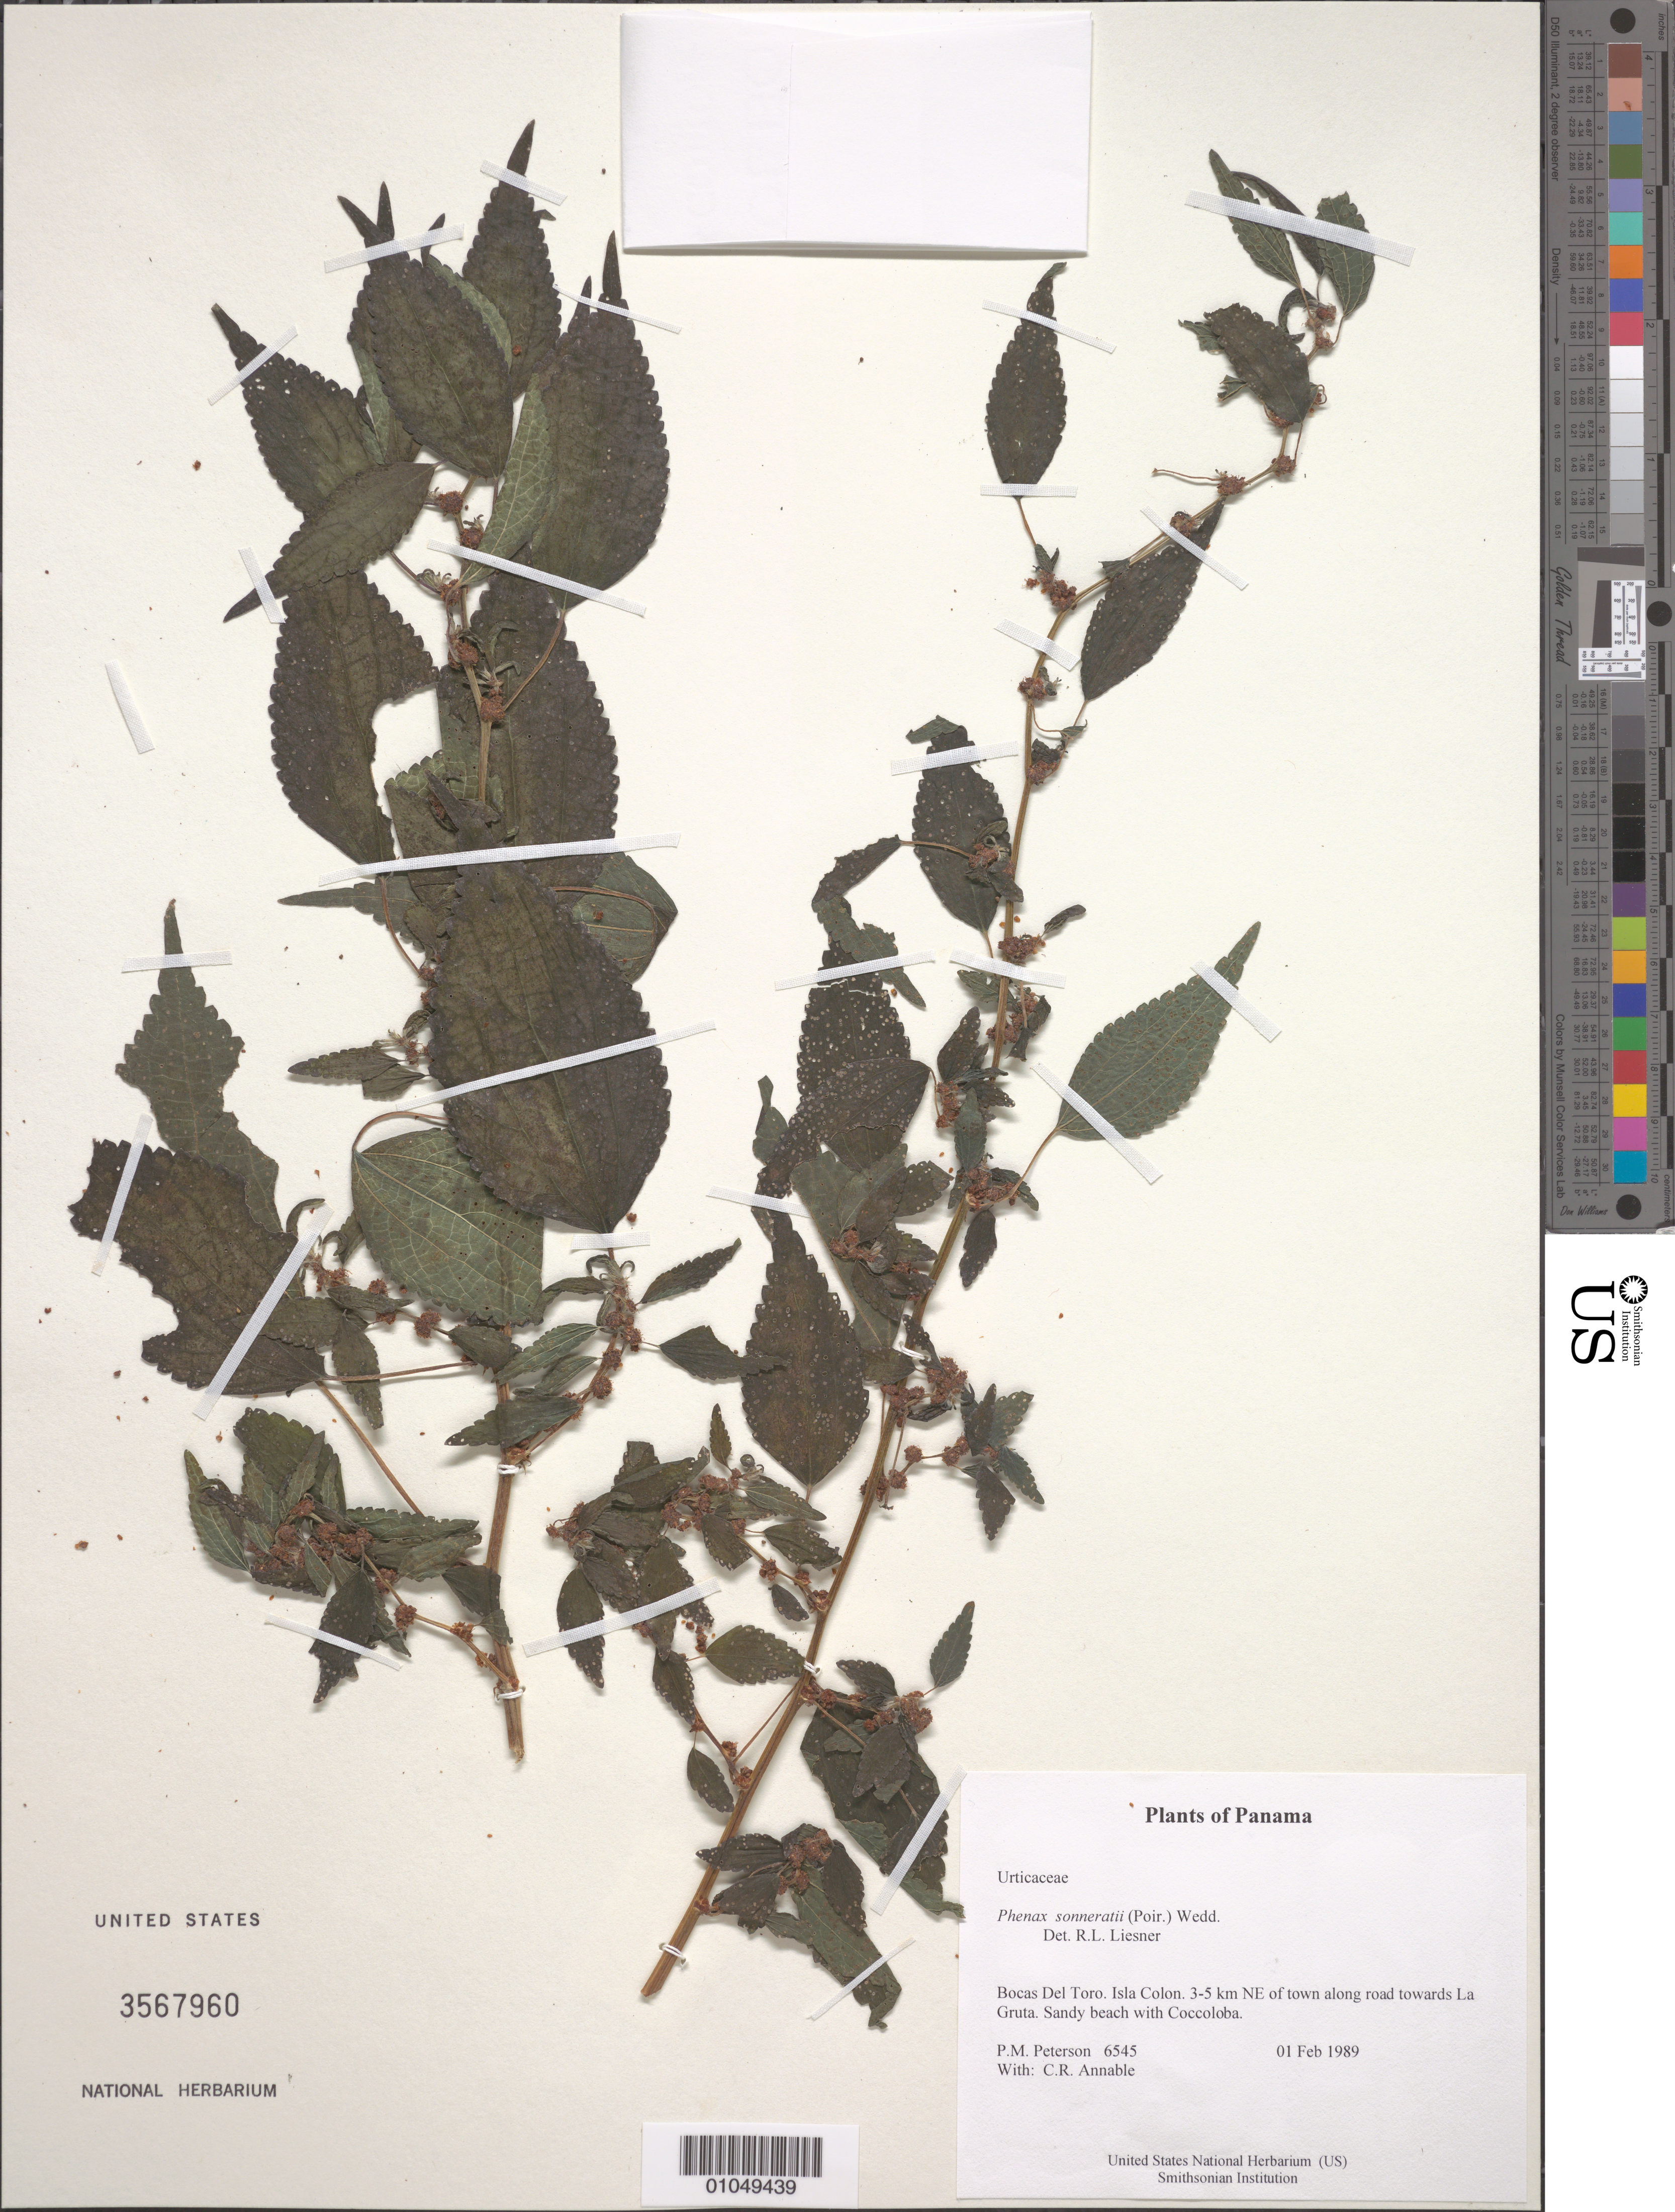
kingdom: Plantae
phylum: Tracheophyta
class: Magnoliopsida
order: Rosales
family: Urticaceae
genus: Phenax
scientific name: Phenax sonneratii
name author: (Poir.) Wedd.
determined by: Liesner, R. L.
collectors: P. M. Peterson & C. R. Annable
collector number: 06545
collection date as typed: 01 Feb 1989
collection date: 1989-02-01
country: Panama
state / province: Bocas del Toro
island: Colón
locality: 3-5 km NE of town along road towards La Gruta.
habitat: Sandy beach with Coccoloba.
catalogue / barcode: US 3567960